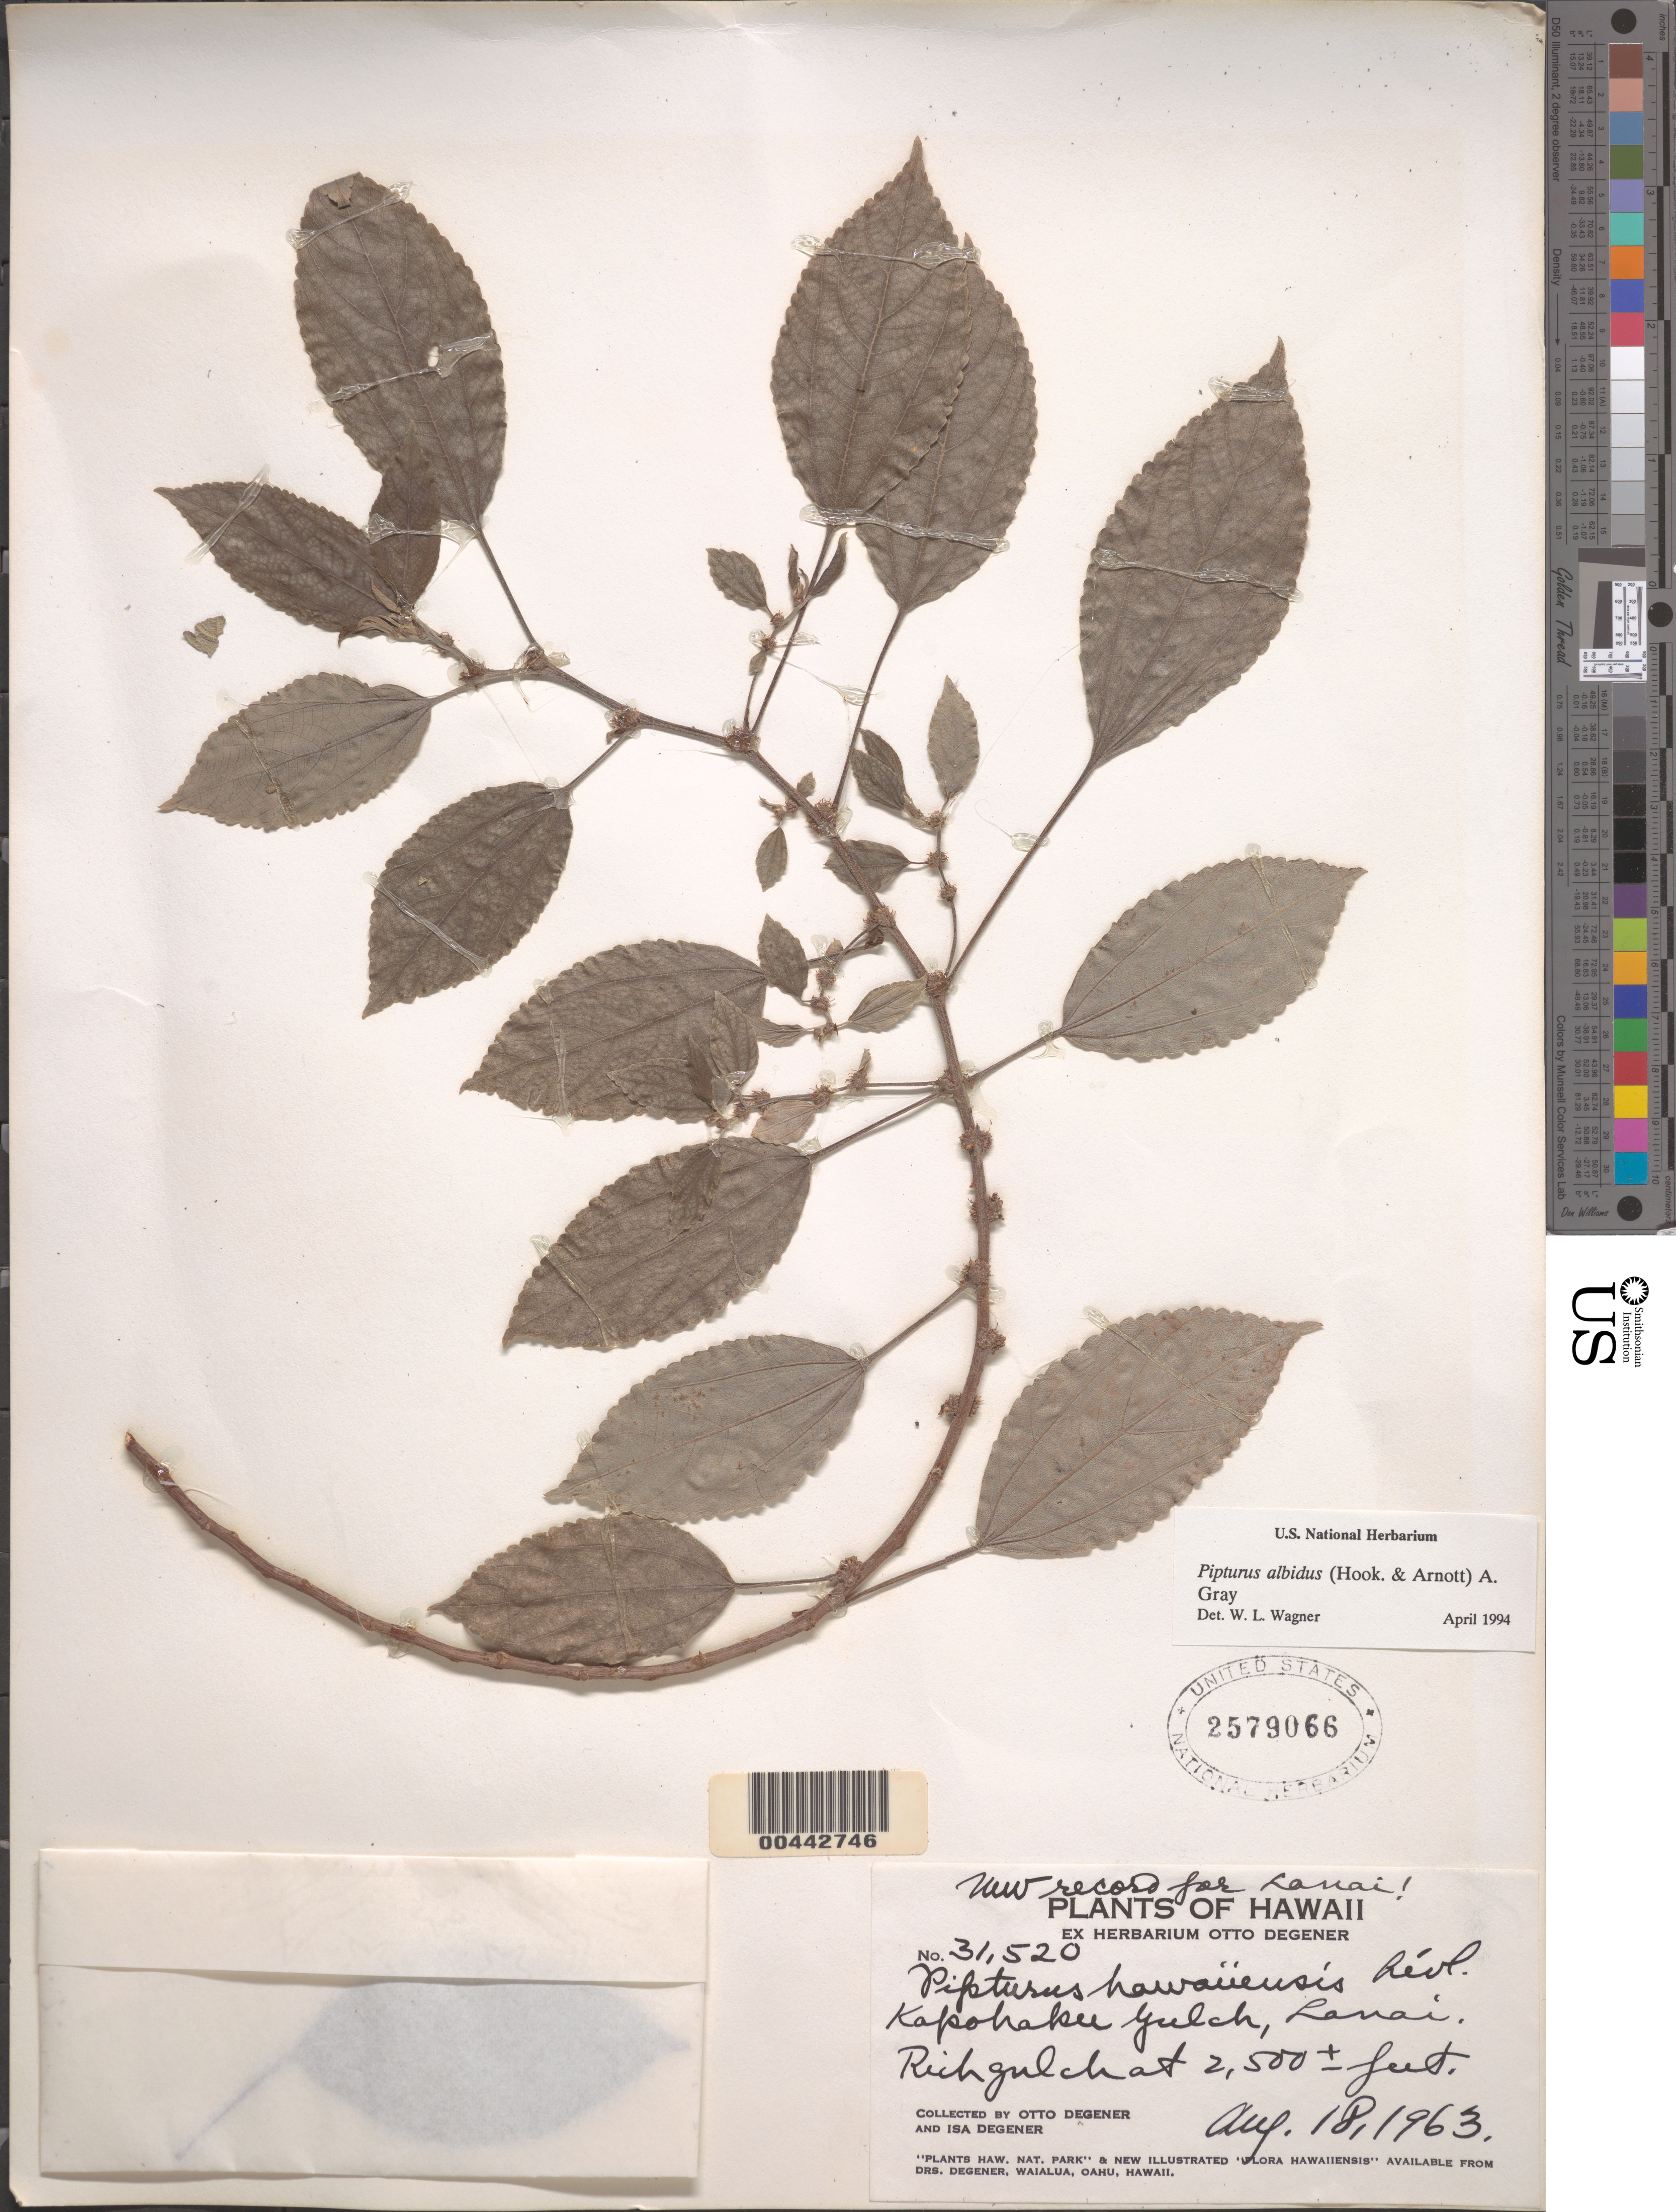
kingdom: Plantae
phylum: Tracheophyta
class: Magnoliopsida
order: Rosales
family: Urticaceae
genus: Pipturus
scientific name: Pipturus albidus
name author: (Hook. & Arn.) A. Gray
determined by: Wagner, W. L., (BOT), Smithsonian Institution - National Museum of Natural History (UNITED STATES)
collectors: O. Degener & I. Degener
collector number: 31520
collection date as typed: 18 Aug 1963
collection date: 1963-08-18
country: United States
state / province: Hawaii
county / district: Maui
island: Lana'i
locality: Kapohaku Gulch.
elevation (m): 762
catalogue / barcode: US 2579066